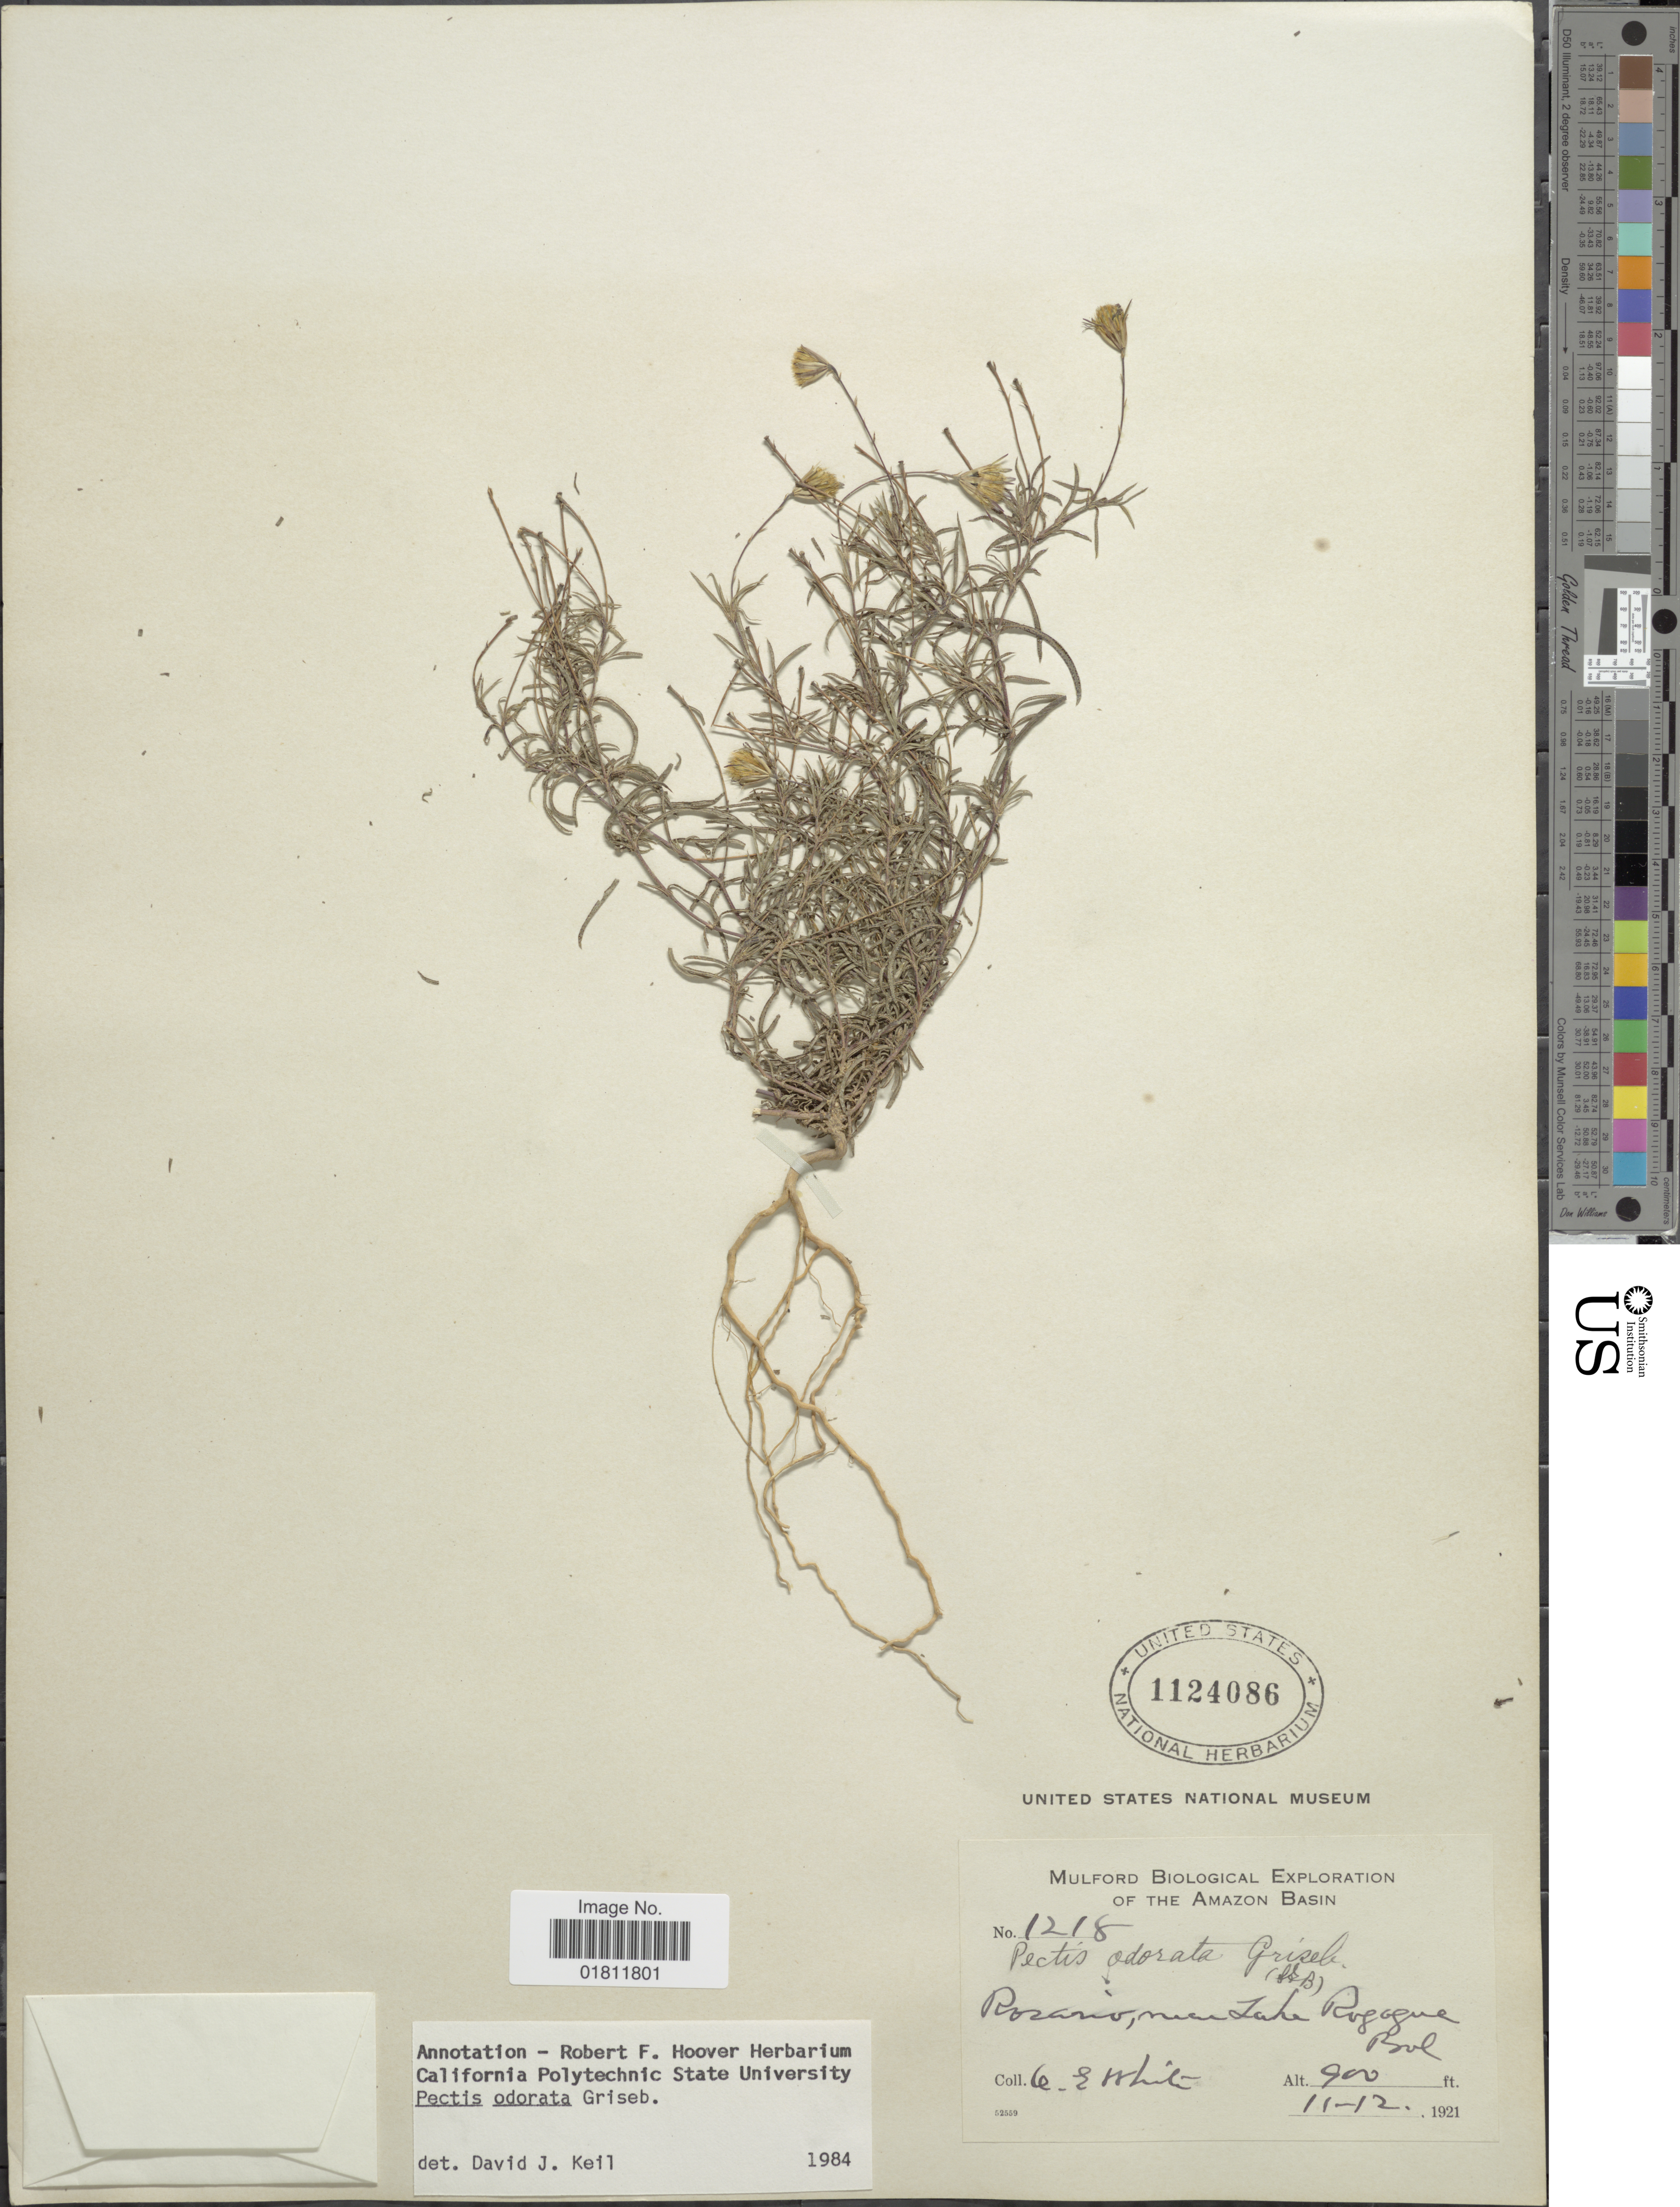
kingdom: Plantae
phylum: Tracheophyta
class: Magnoliopsida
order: Asterales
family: Asteraceae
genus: Pectis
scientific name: Pectis odorata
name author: Griseb.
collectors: O. E. White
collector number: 1218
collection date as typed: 11-12-1921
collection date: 1921-11-12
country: Bolivia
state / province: Beni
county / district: José Ballivián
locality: Rosario near Lake Rogagua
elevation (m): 274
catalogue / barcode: US 1124086